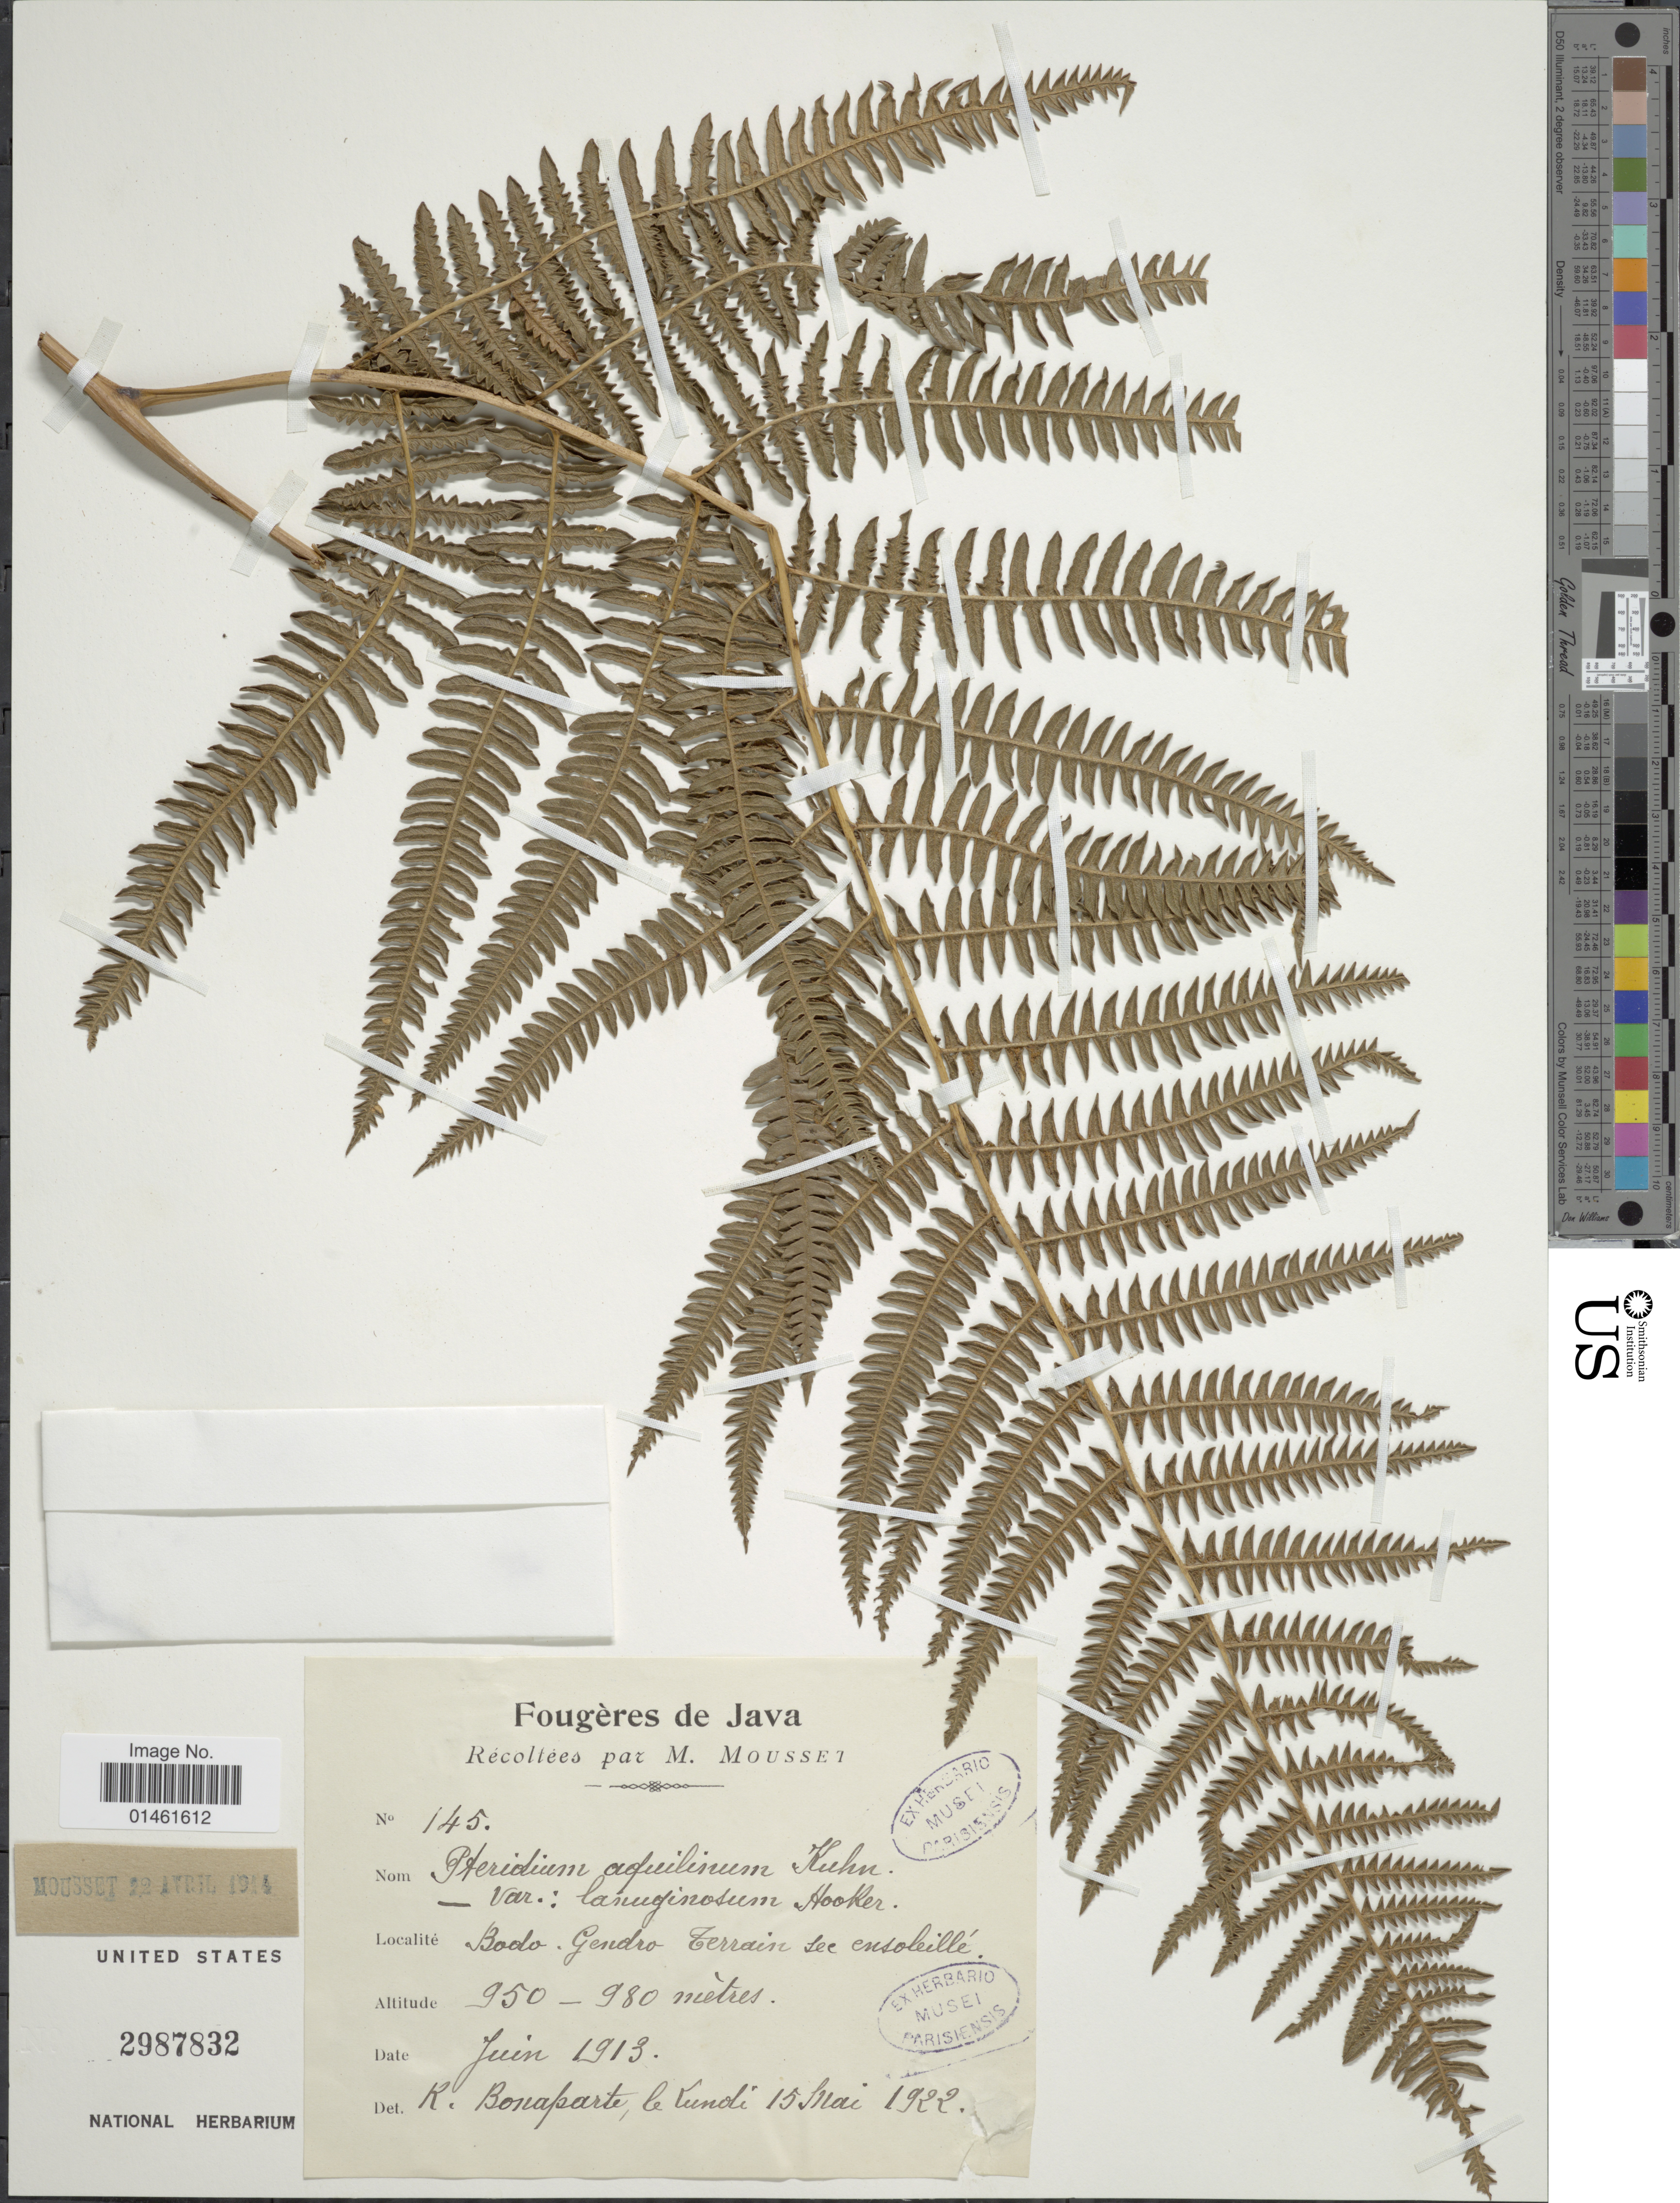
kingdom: Plantae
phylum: Tracheophyta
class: Polypodiopsida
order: Polypodiales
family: Dennstaedtiaceae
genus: Pteridium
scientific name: Pteridium aquilinum var. wightianum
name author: (J. Agardh) R.M. Tryon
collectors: M. Mousset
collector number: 145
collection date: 1913-06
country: Indonesia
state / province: Java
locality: Bodo, Gendro Terrain See Ensoleillé [interpreted]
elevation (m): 950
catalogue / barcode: US 2987832